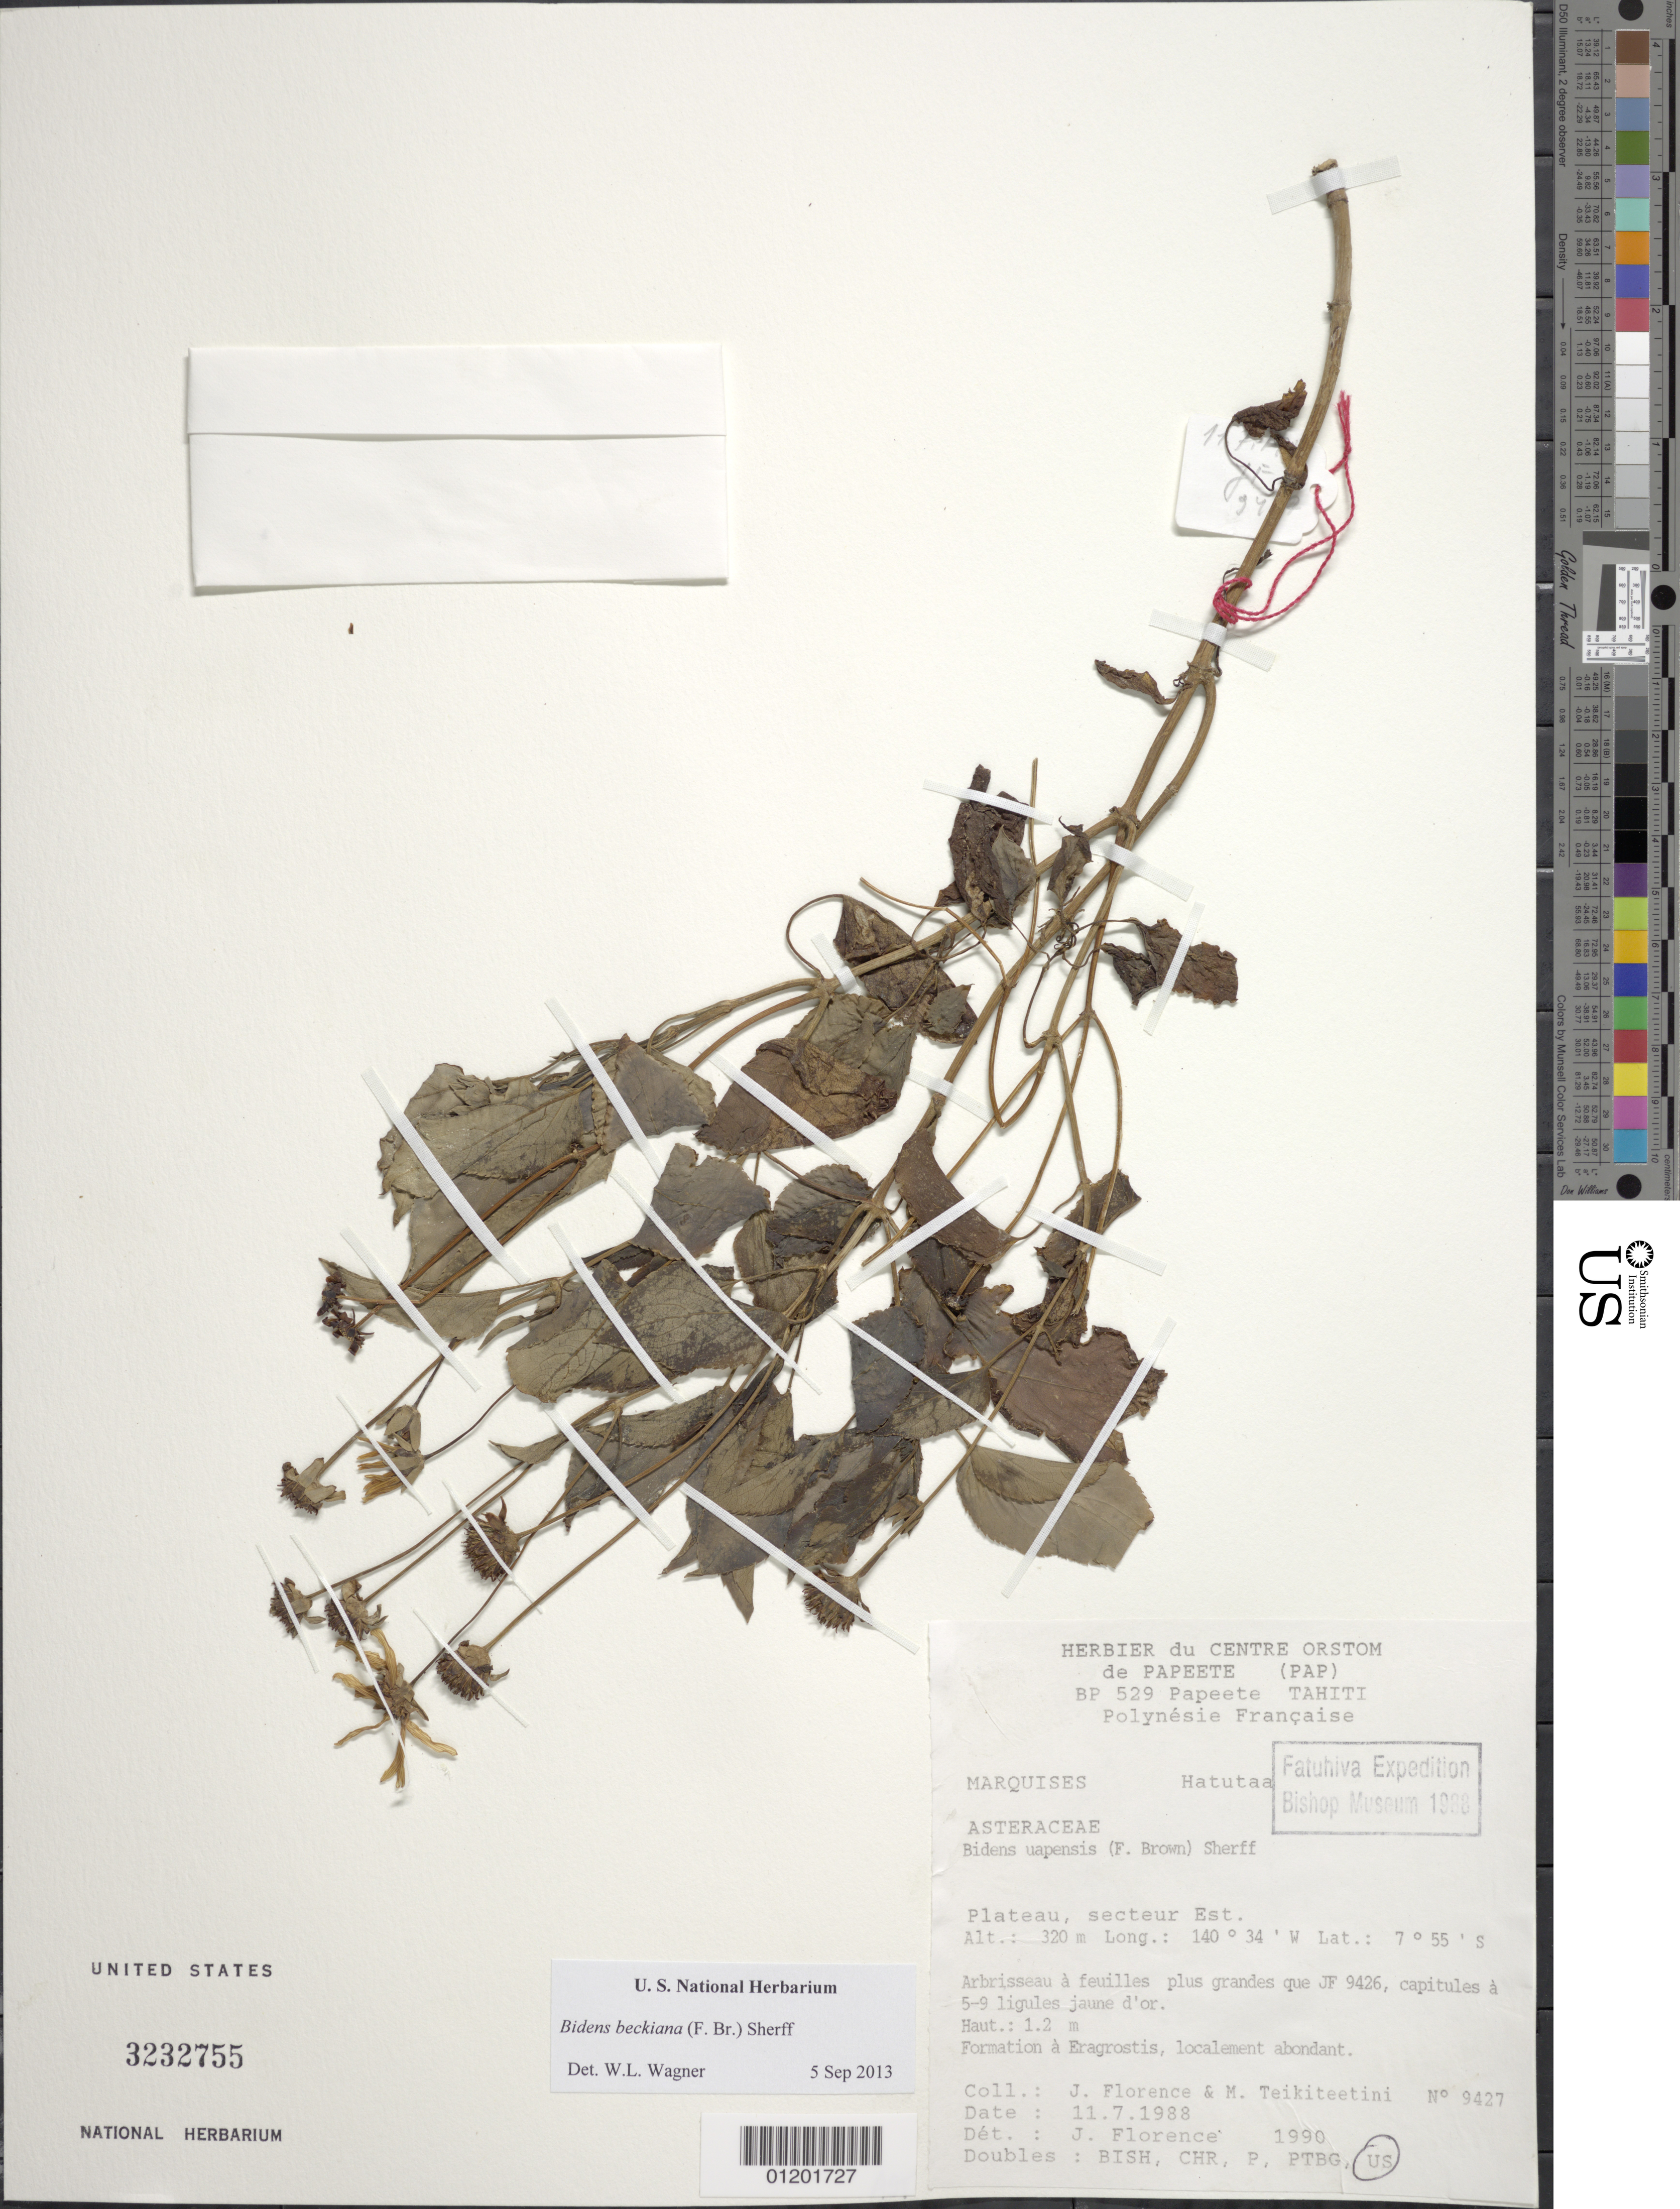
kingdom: Plantae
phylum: Tracheophyta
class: Magnoliopsida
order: Asterales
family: Asteraceae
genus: Bidens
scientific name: Bidens beckiana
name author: (F. Br.) Sherff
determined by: Wagner, W. L., (BOT), Smithsonian Institution - National Museum of Natural History (UNITED STATES)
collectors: J. Florence & M. Teikiteetini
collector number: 9427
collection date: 1988-07-11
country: French Polynesia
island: Hatutaa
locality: Plateau, secteur E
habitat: Formation à Eragrostis, localement abondant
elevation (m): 320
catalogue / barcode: US 3232755